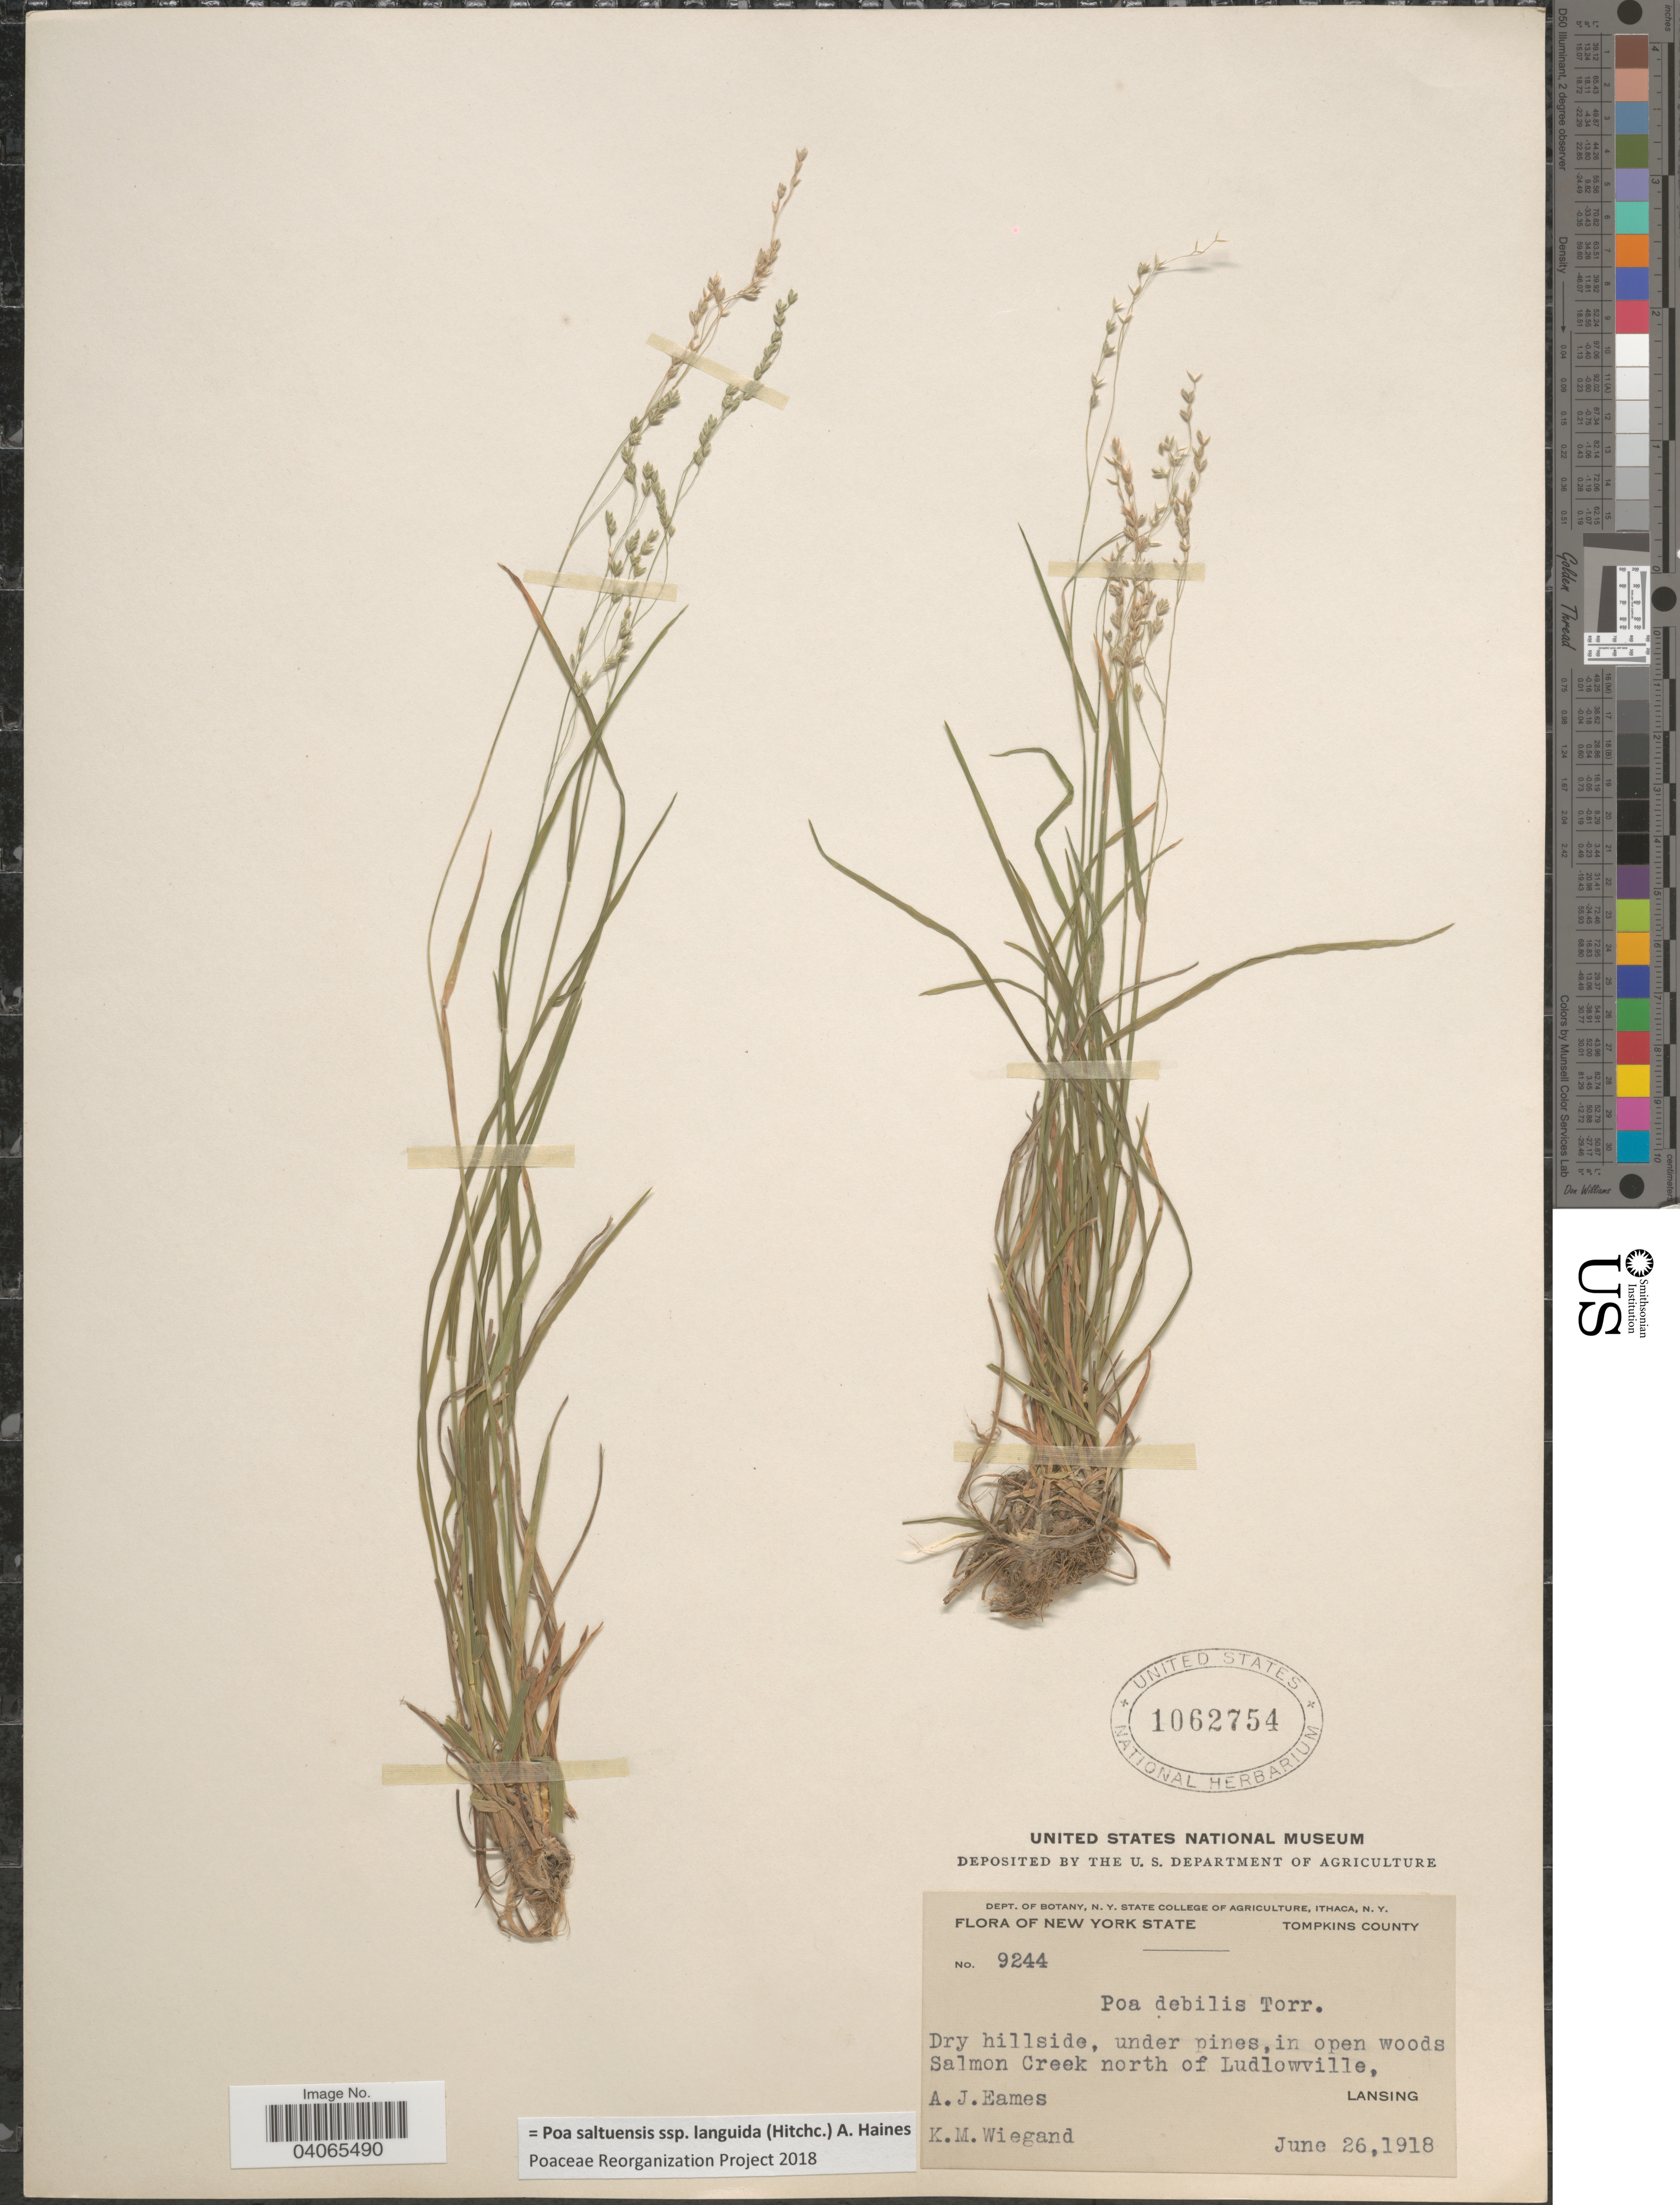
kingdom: Plantae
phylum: Tracheophyta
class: Liliopsida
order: Poales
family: Poaceae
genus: Poa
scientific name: Poa saltuensis subsp. languida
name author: (Hitchc.) A. Haines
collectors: A. J. Eames & K. M. Wiegand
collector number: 9244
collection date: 1918-06-26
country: United States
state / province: New York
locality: Tompkins County. Dry hillside, under pines,in open woods Salmon Creek north of Ludlowville, Lansing.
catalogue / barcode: US 1062754